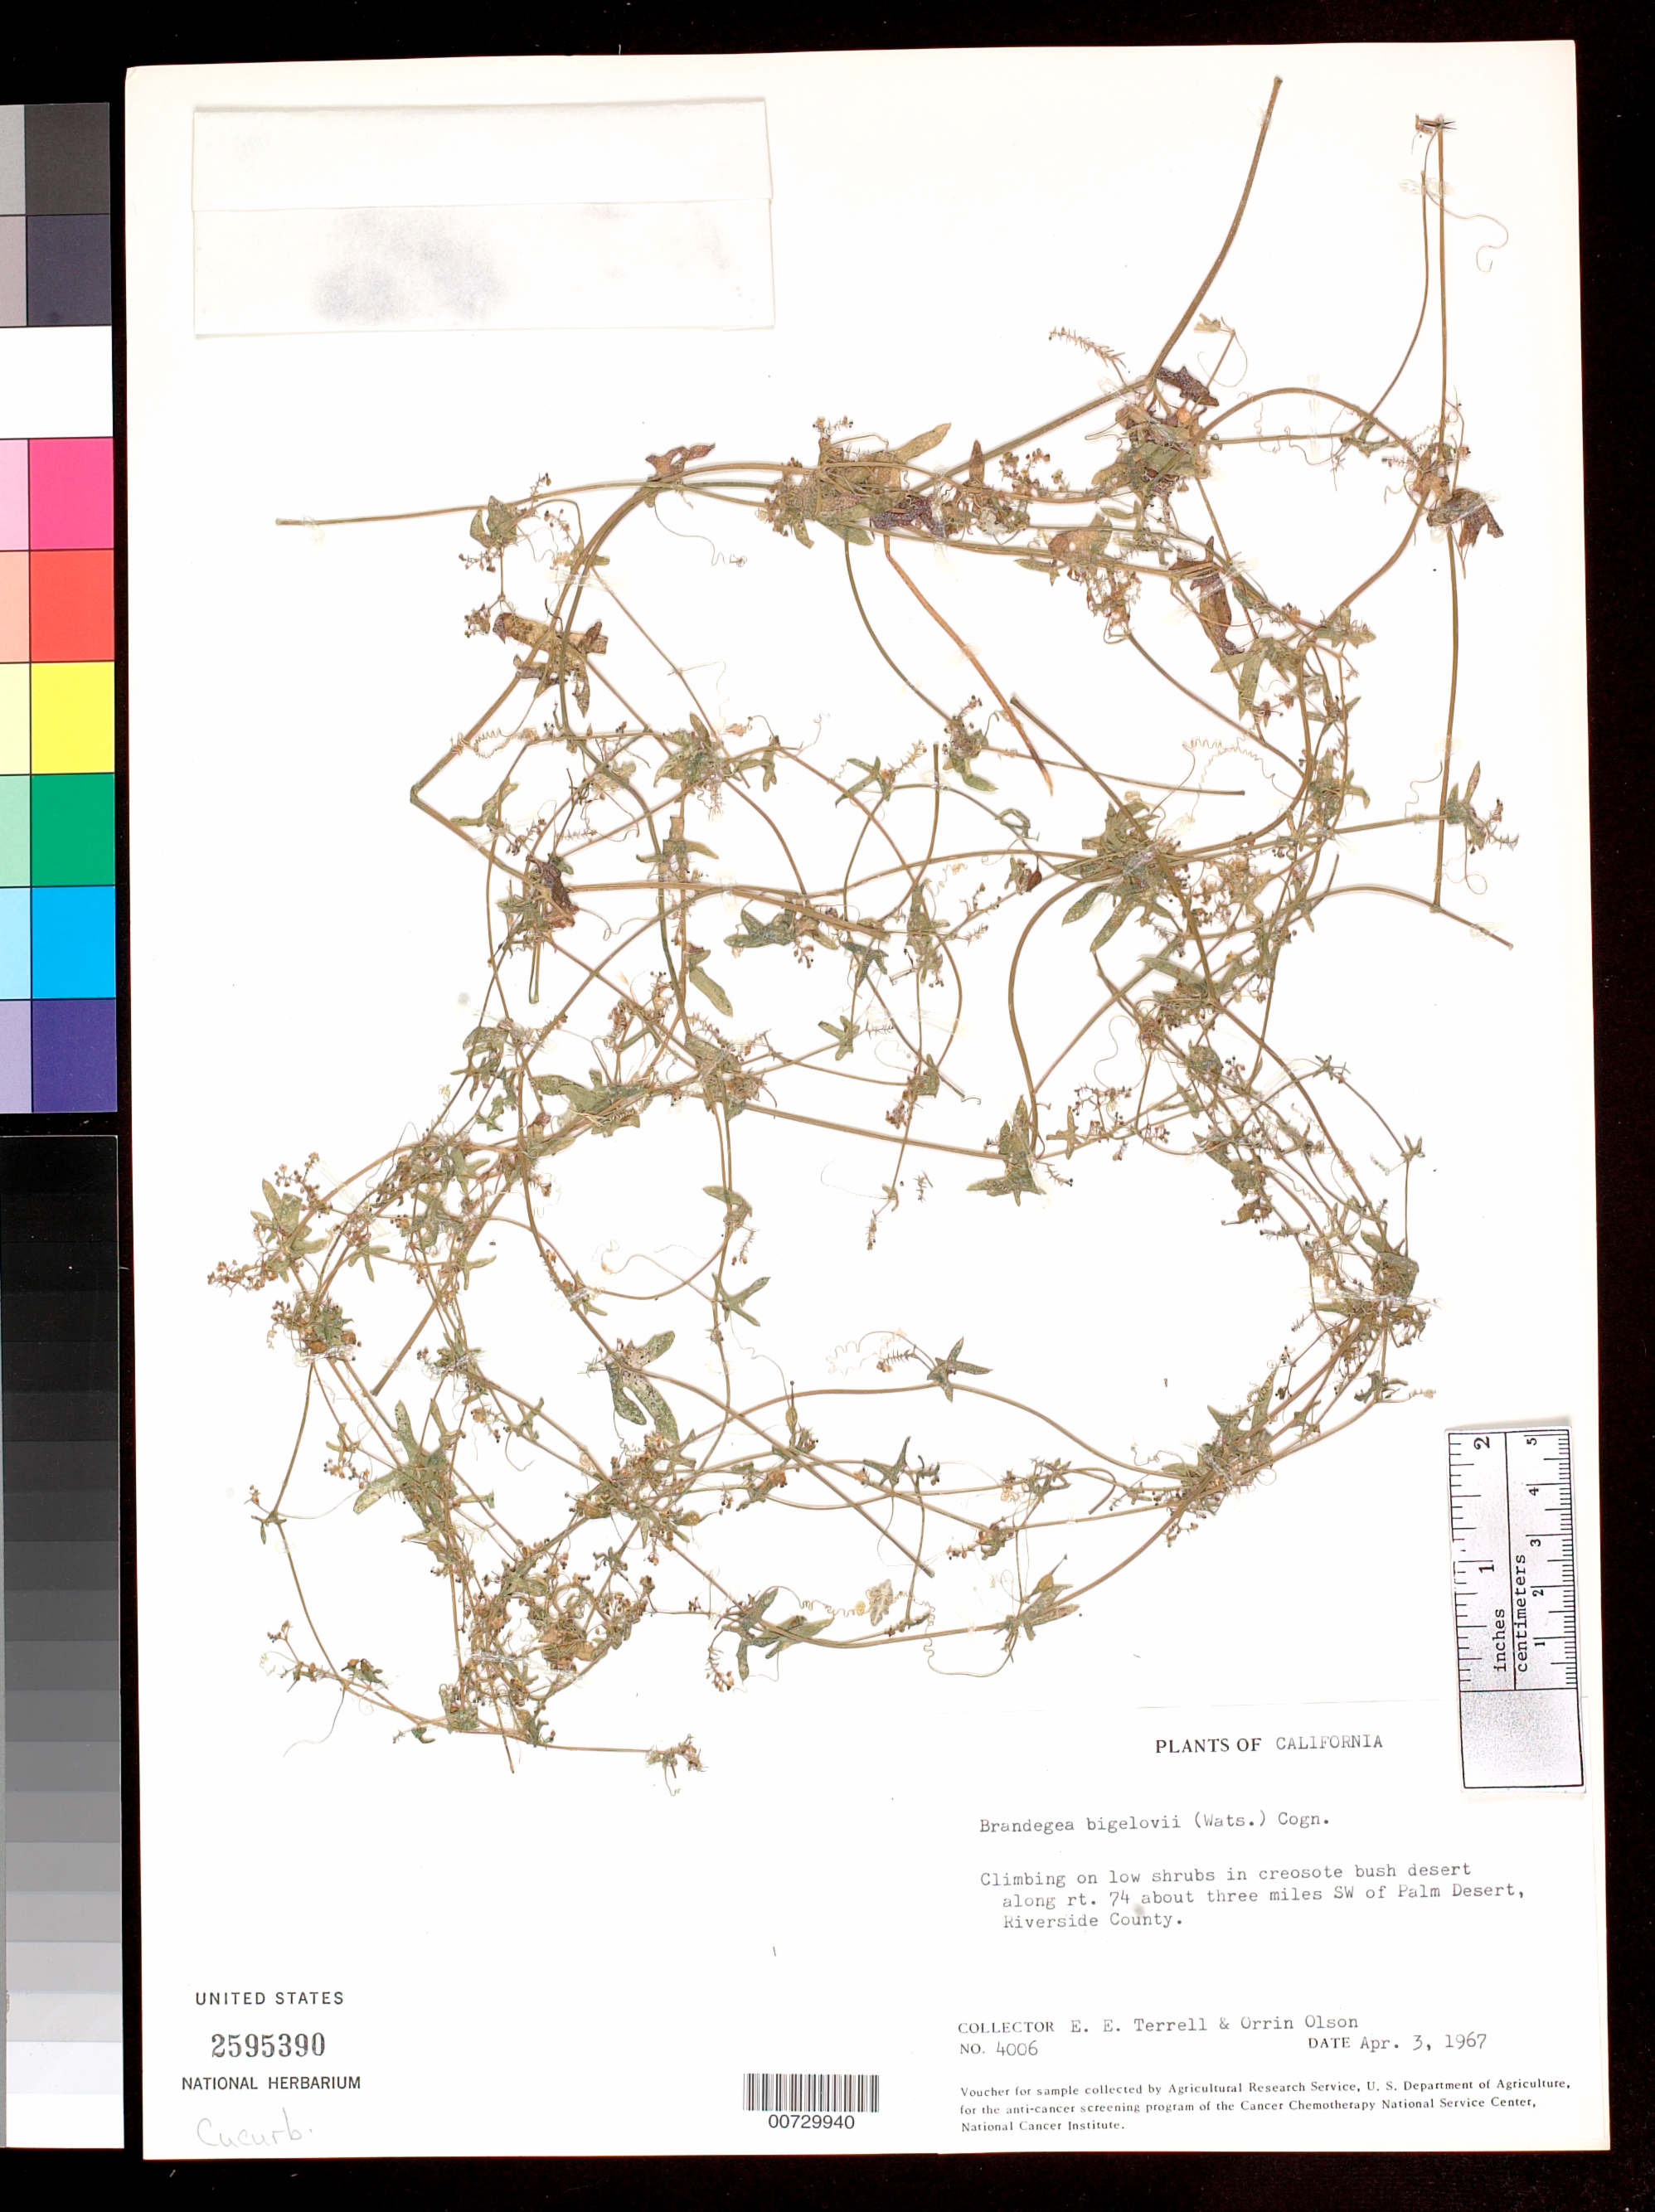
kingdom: Plantae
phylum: Tracheophyta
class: Magnoliopsida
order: Cucurbitales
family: Cucurbitaceae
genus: Brandegea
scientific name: Brandegea bigelovii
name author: (Watson) Cogn.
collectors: E. E. Terrell & O. Olson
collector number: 4006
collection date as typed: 3 Apr 1967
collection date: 1967-04-03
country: United States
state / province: California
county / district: Riverside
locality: About three miles SW of Palm desert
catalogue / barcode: US 2595390